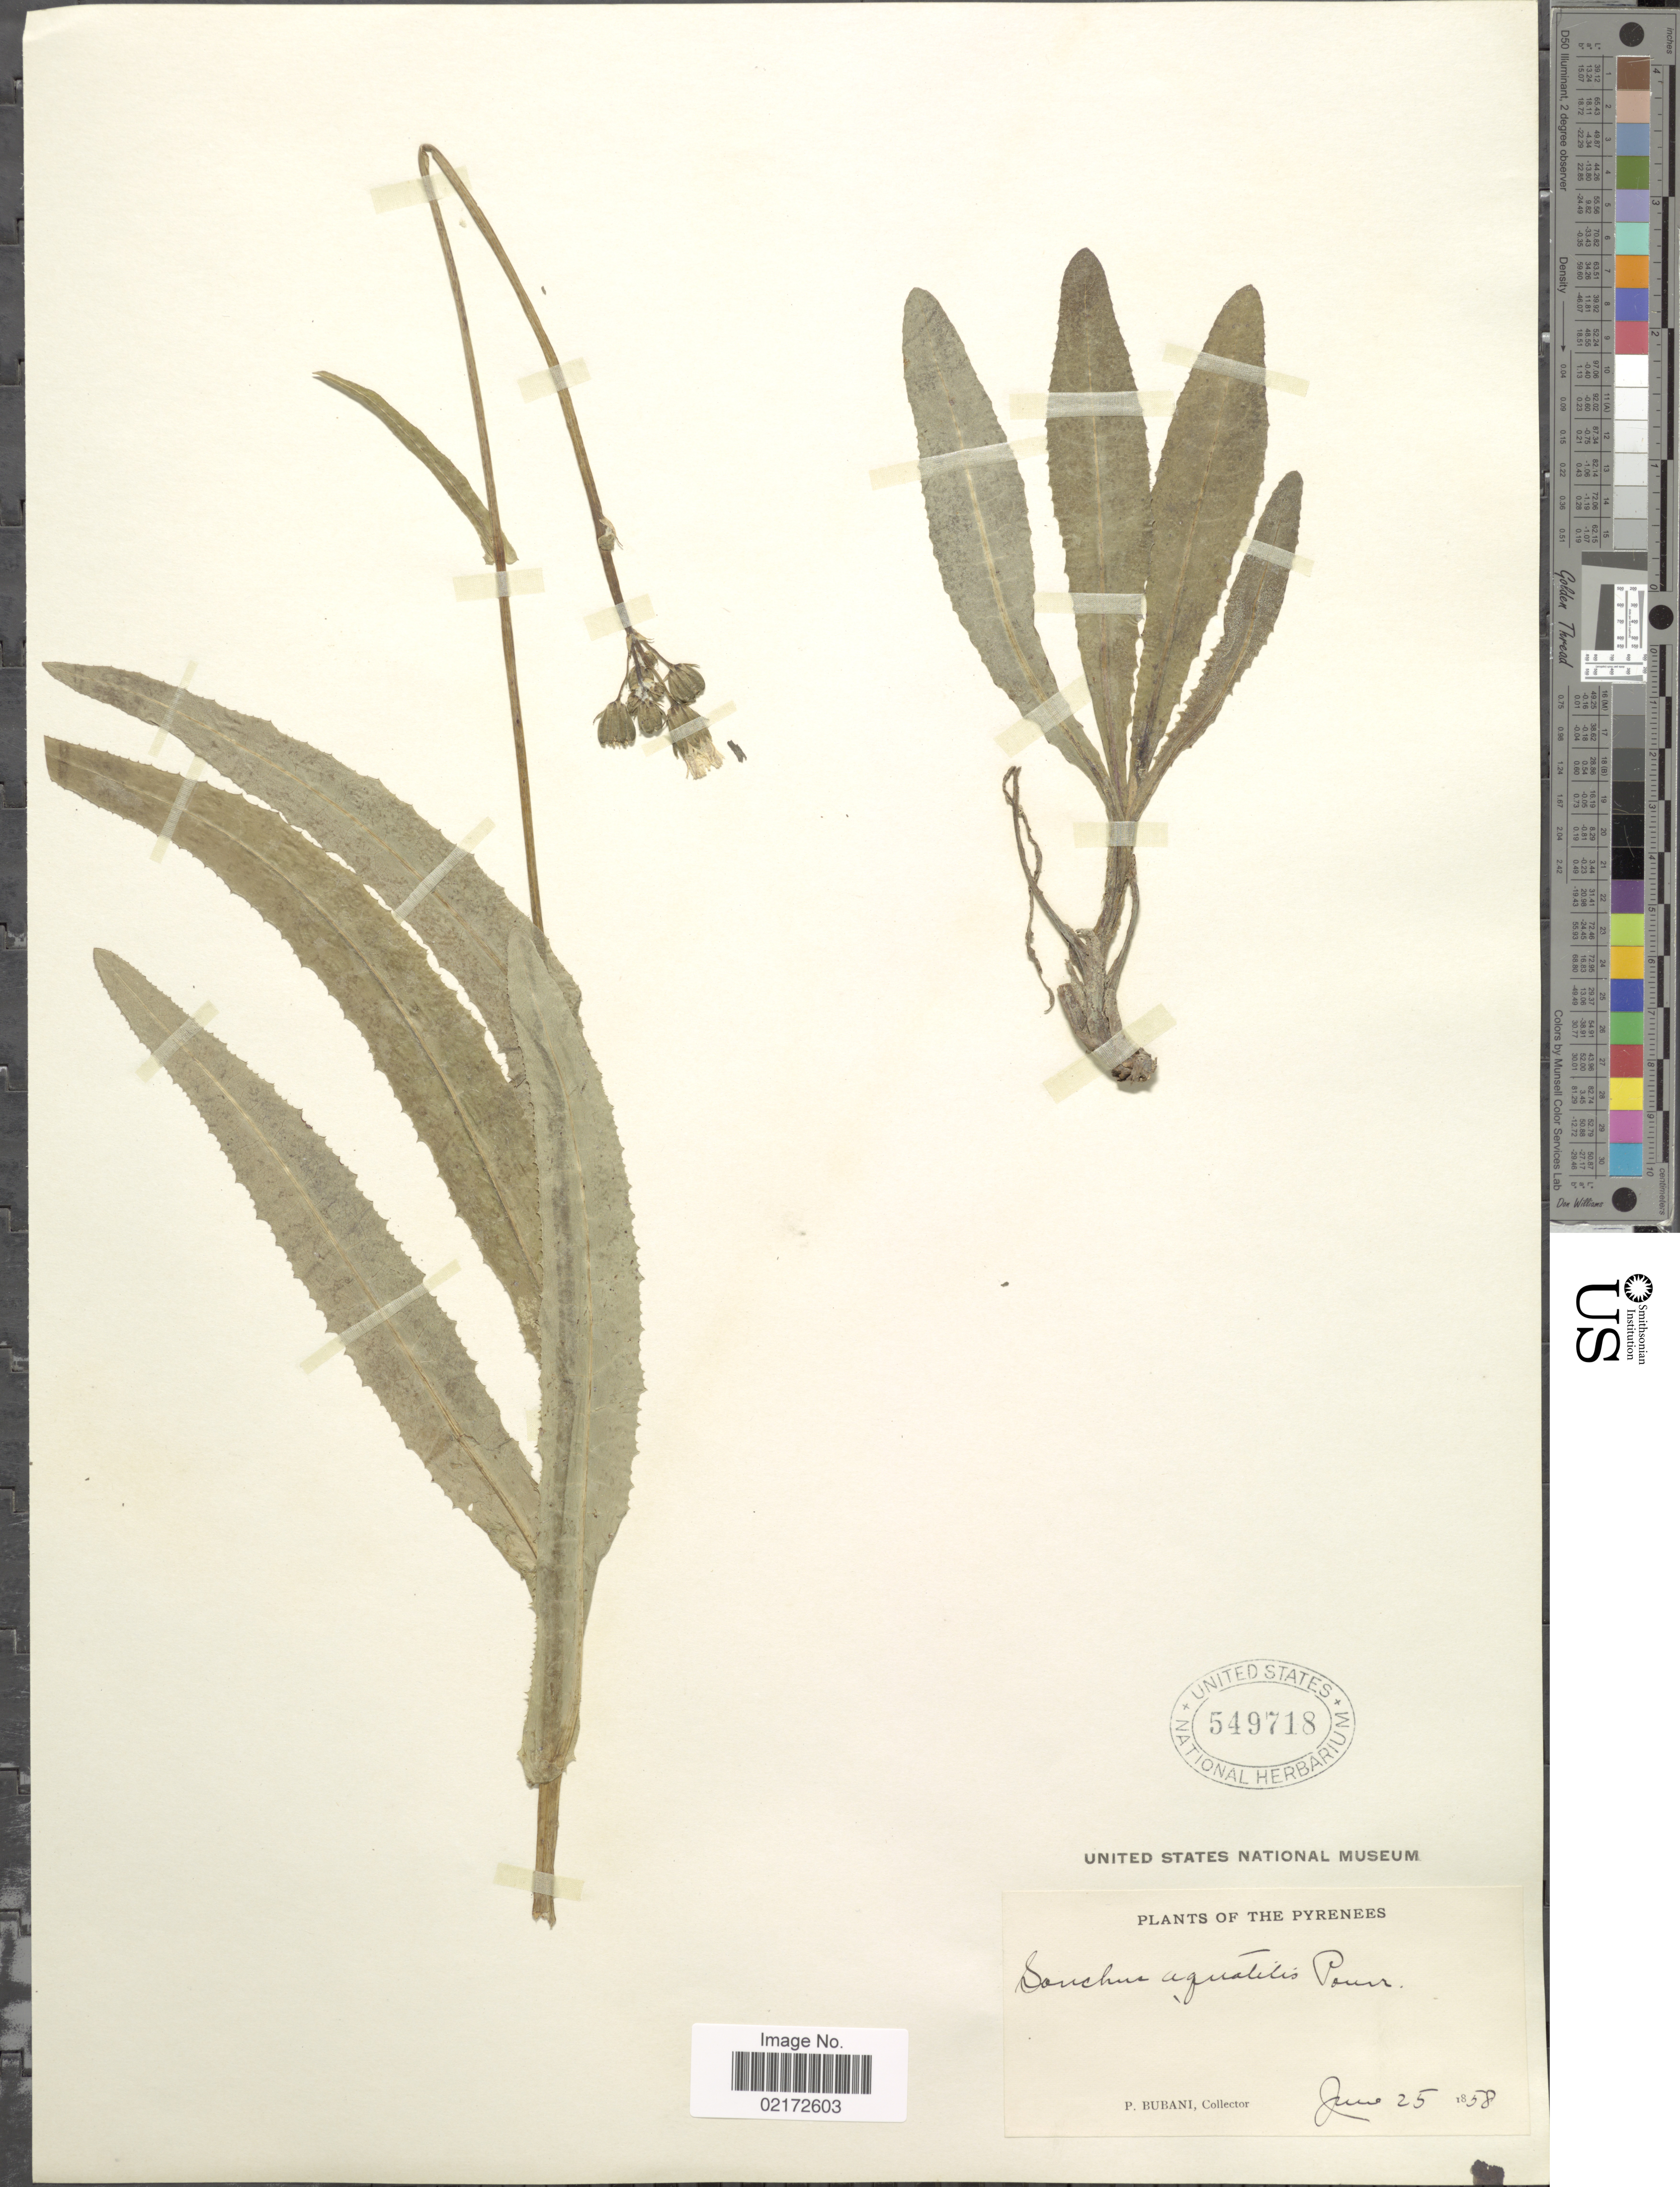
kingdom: Plantae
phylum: Tracheophyta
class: Magnoliopsida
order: Asterales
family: Asteraceae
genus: Sonchus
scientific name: Sonchus aquatilis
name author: Pourr.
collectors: P. Bubani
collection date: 1858-06-25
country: France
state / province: Occitanie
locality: Pyrenees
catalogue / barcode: US 549718